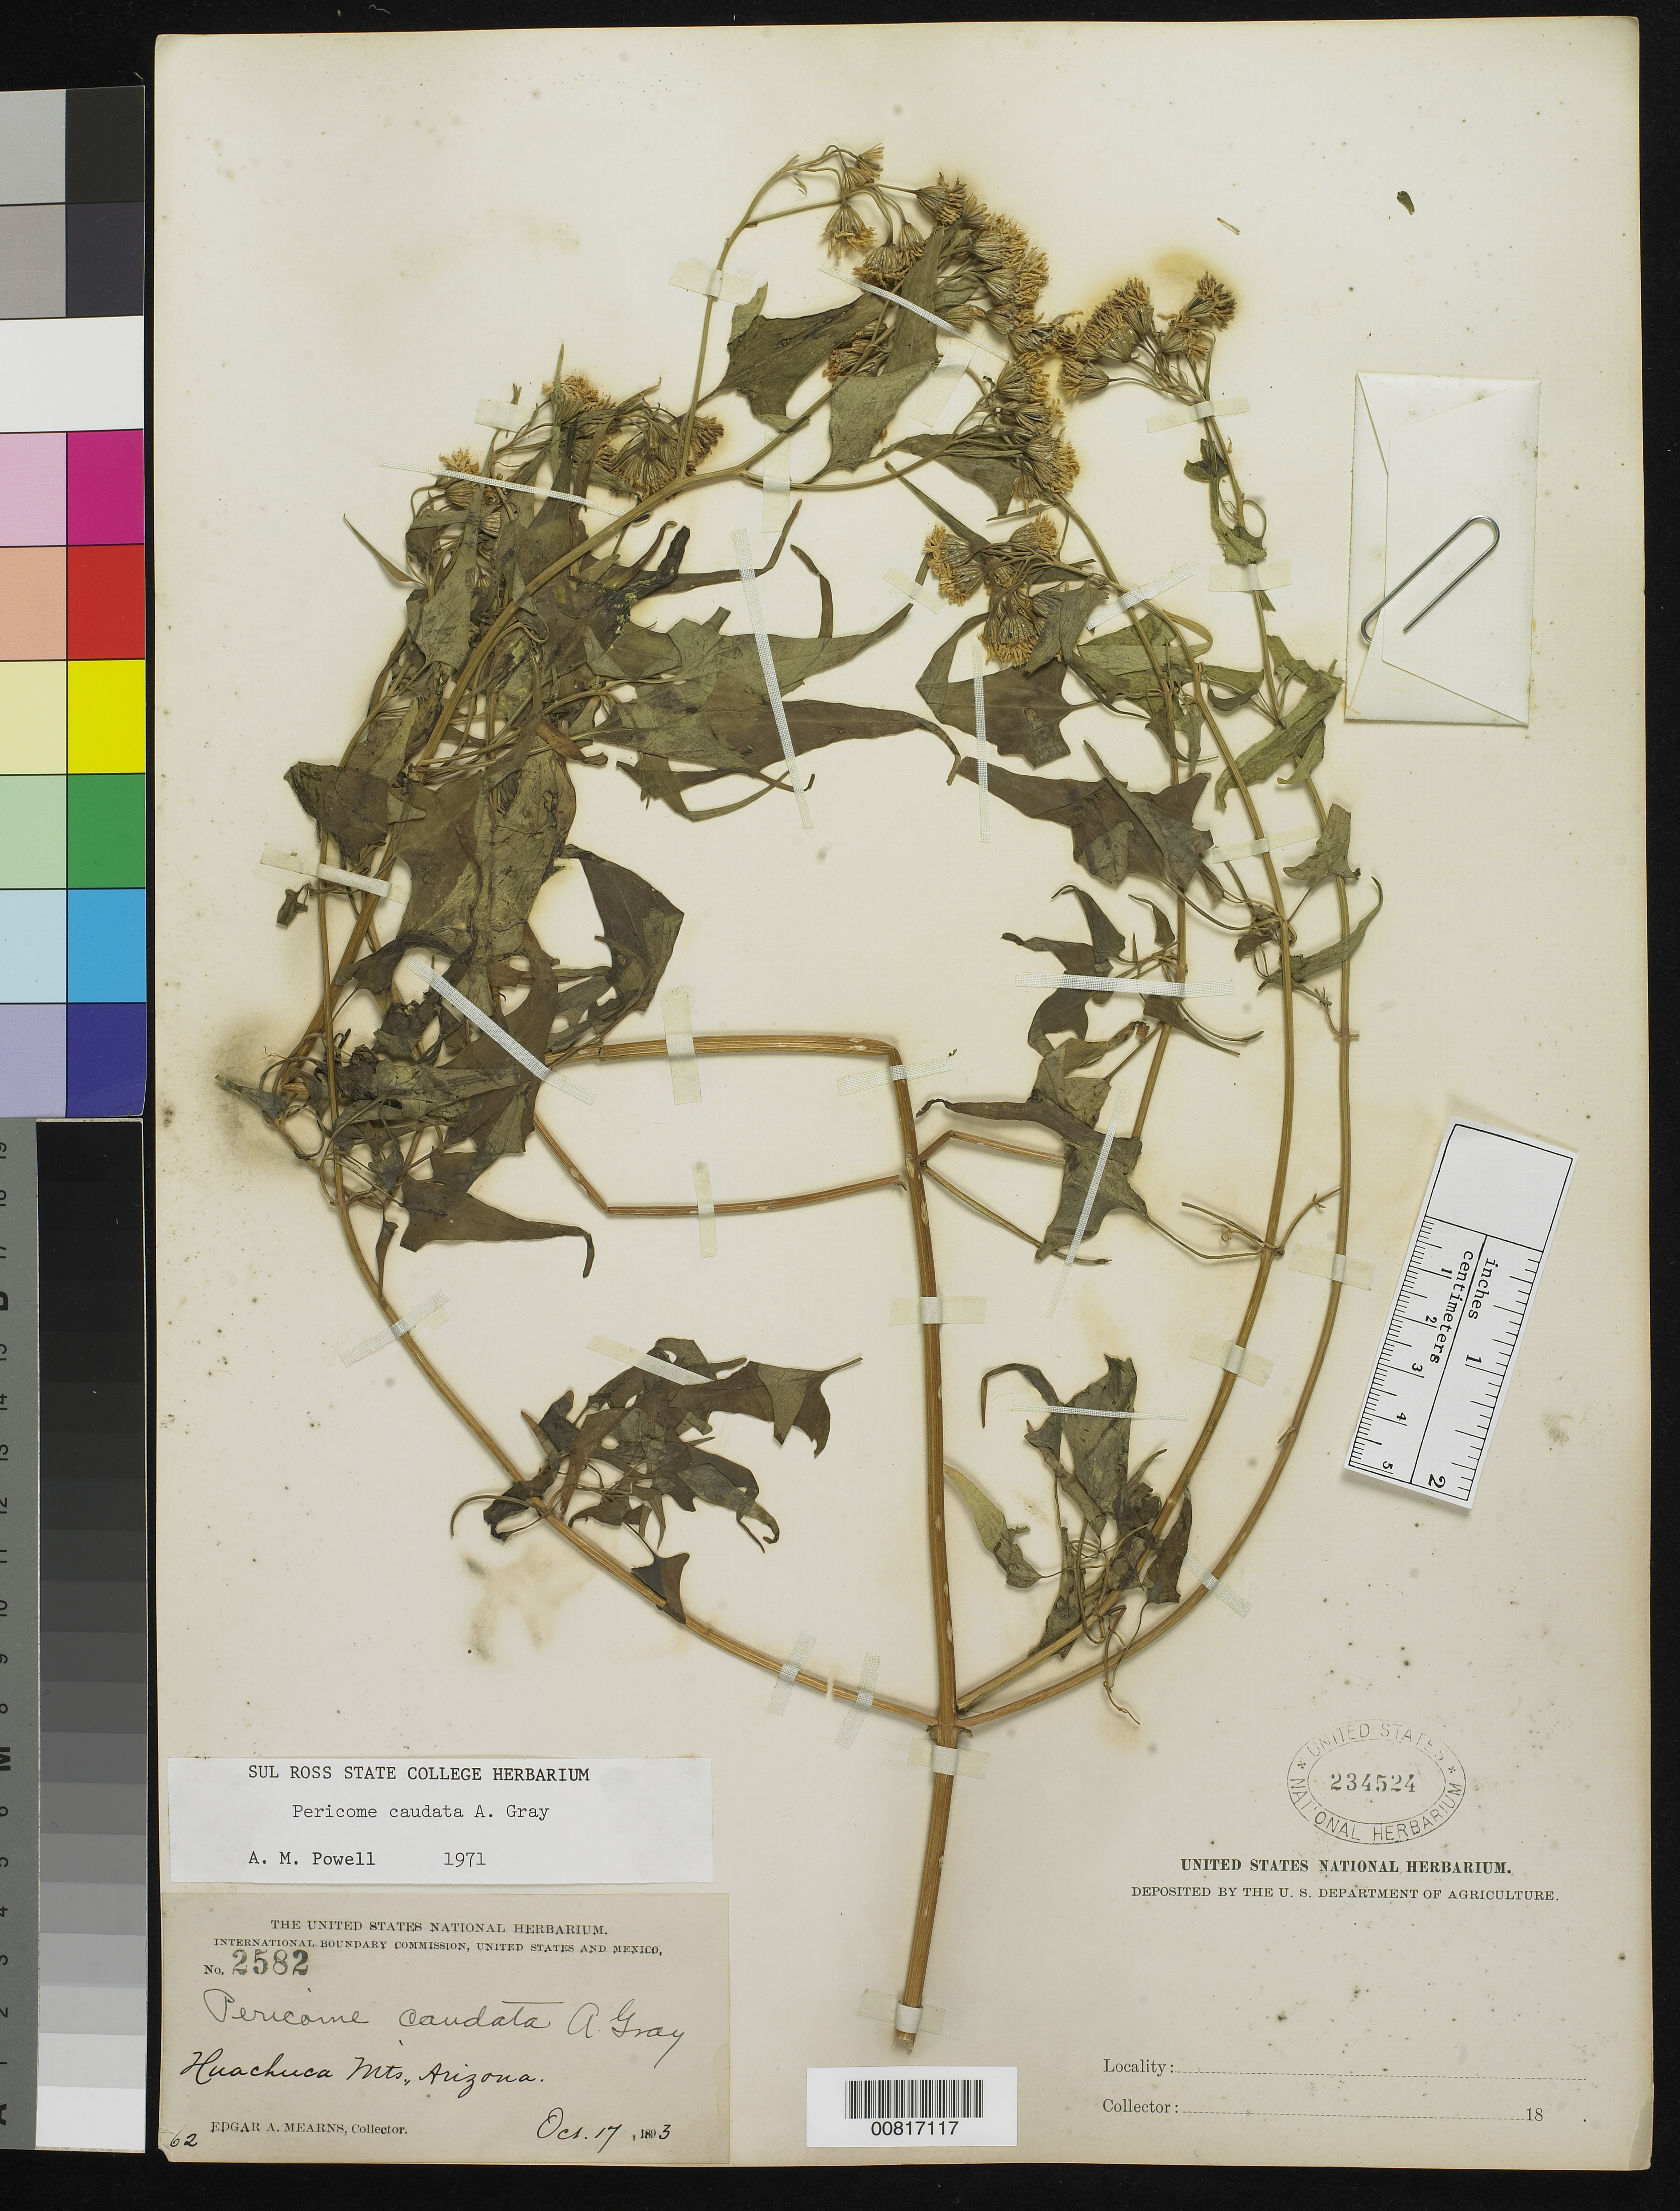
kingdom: Plantae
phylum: Tracheophyta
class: Magnoliopsida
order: Asterales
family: Asteraceae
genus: Pericome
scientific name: Pericome caudata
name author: A. Gray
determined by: Powell, A. M.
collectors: E. A. Mearns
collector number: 2582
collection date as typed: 17 Oct 1893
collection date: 1893-10-17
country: United States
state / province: Arizona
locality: Huachuca Mts.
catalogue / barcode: US 234524